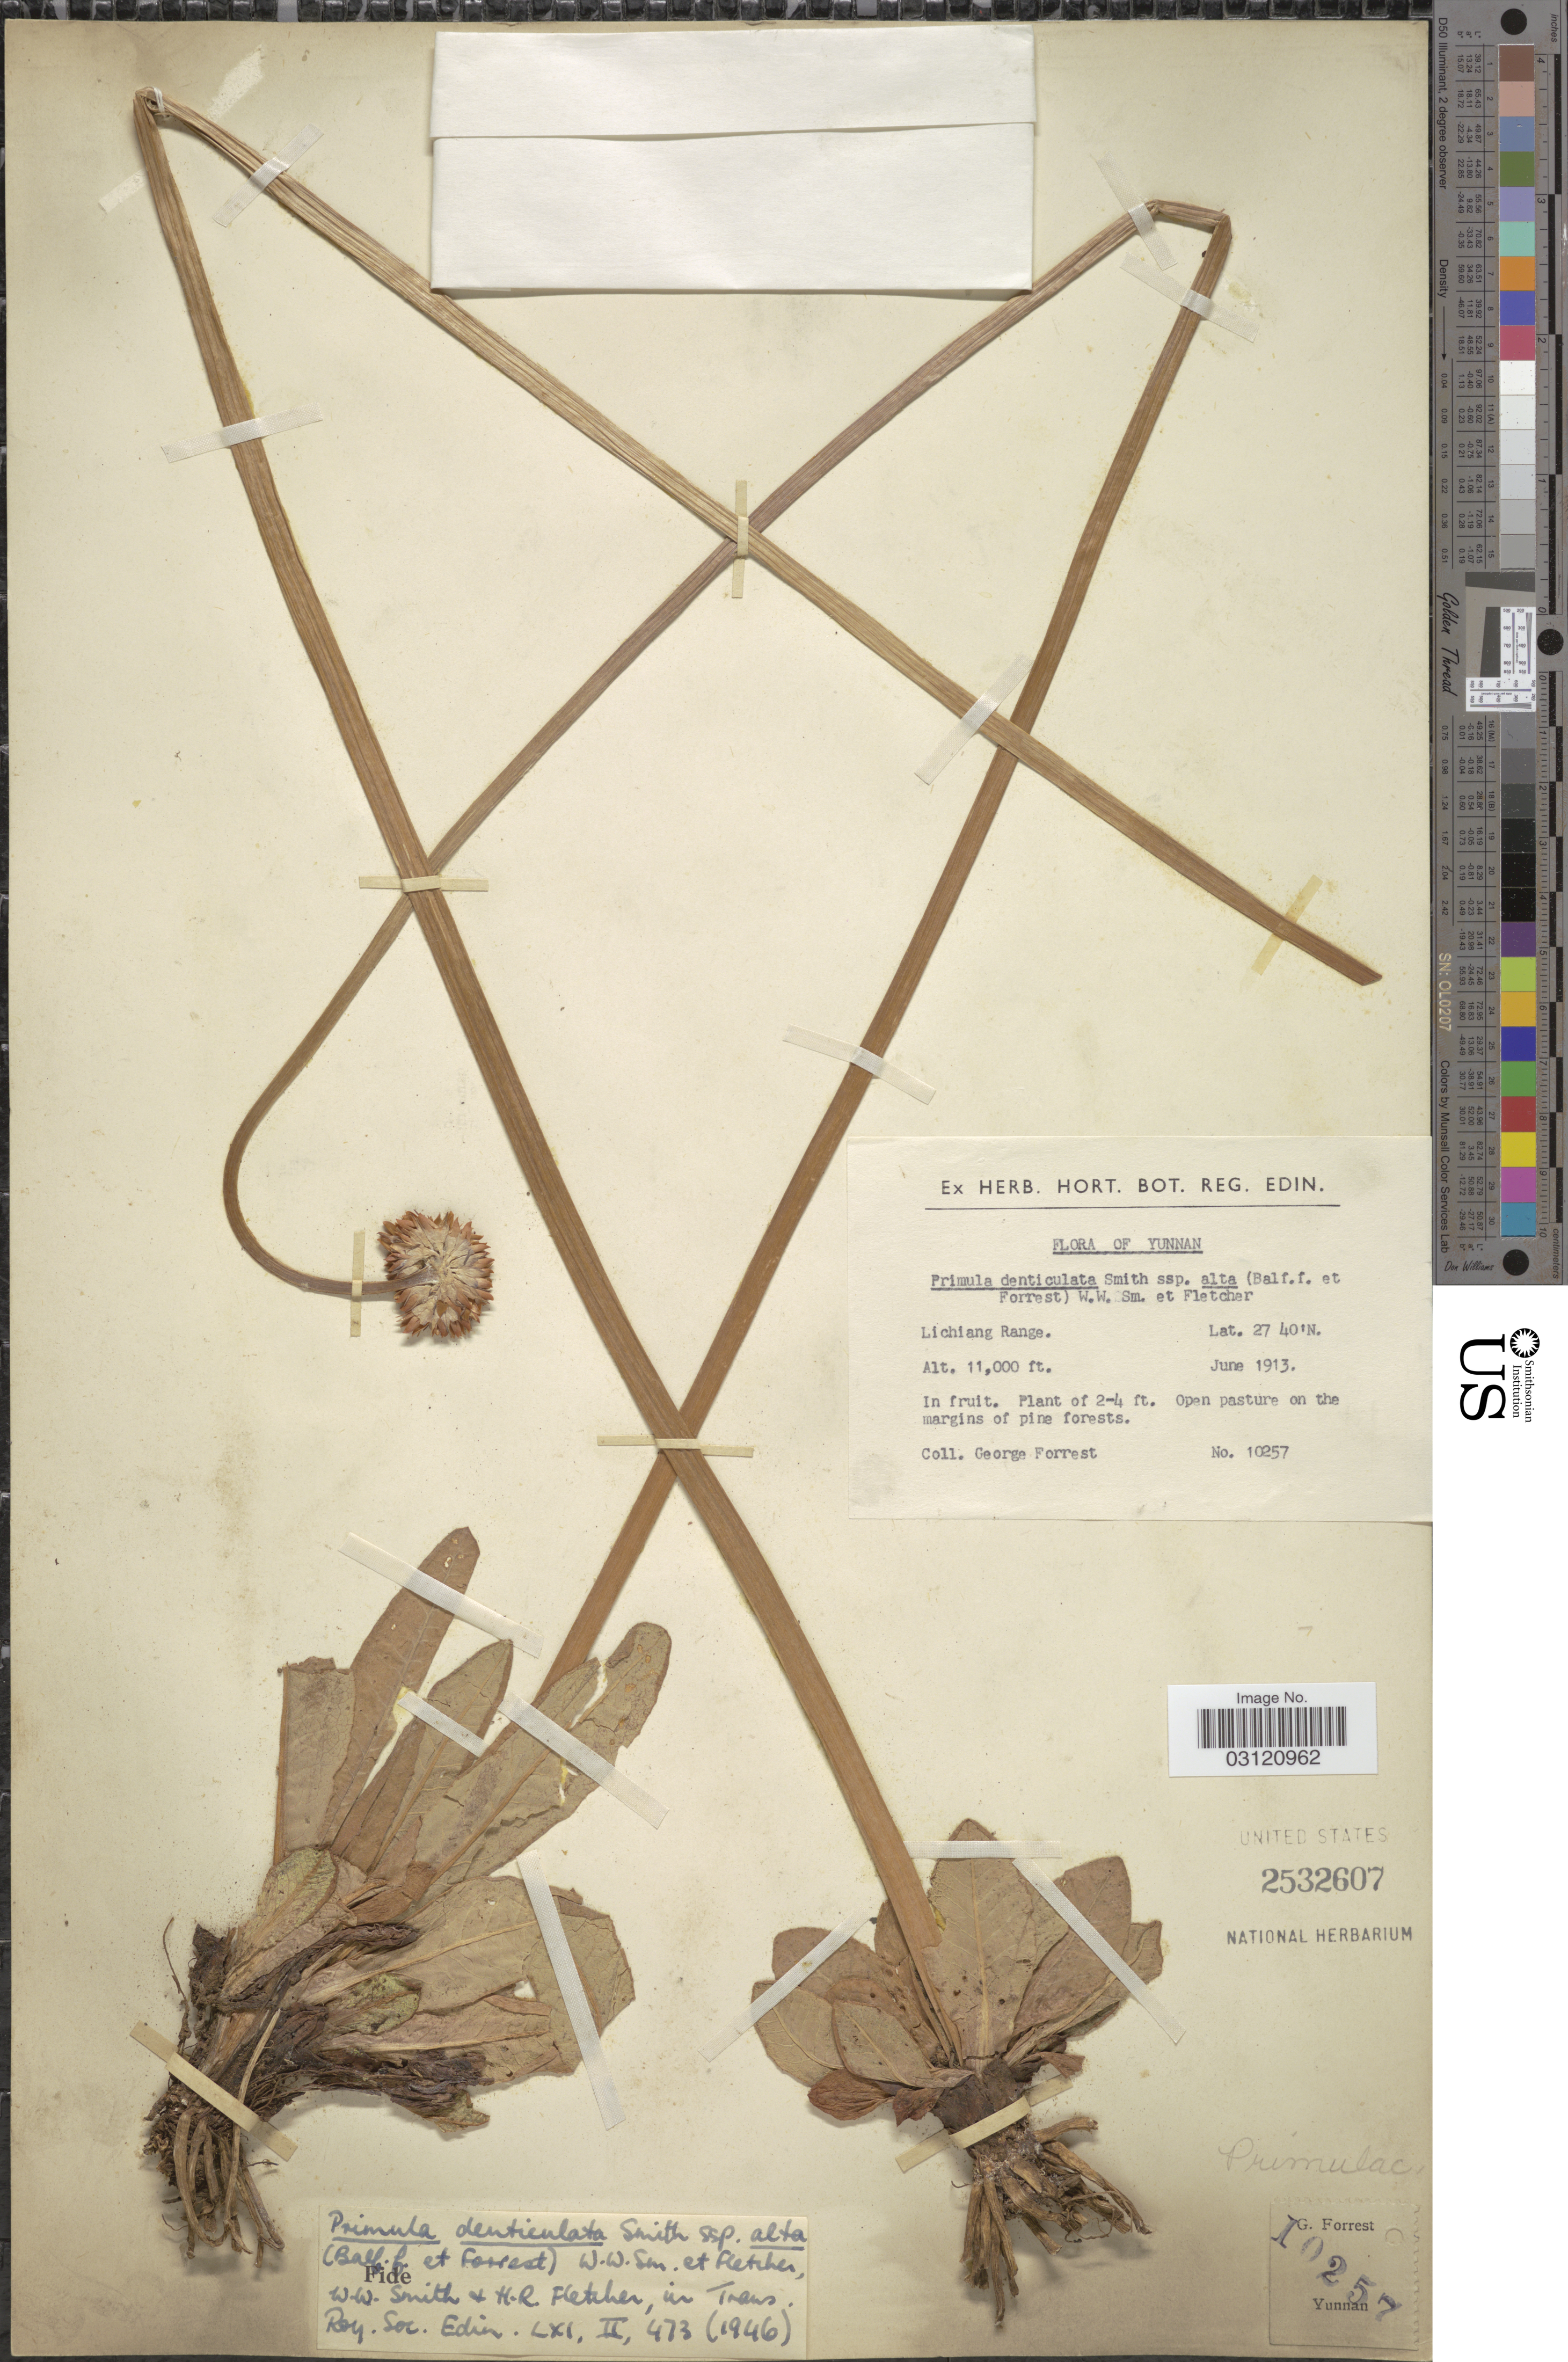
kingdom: Plantae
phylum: Tracheophyta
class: Magnoliopsida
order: Ericales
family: Primulaceae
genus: Primula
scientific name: Primula denticulata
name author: Sm.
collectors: G. Forrest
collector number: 10257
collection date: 1913-06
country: China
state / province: Yunnan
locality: Lichiang Range.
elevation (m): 3353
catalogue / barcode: US 2532607